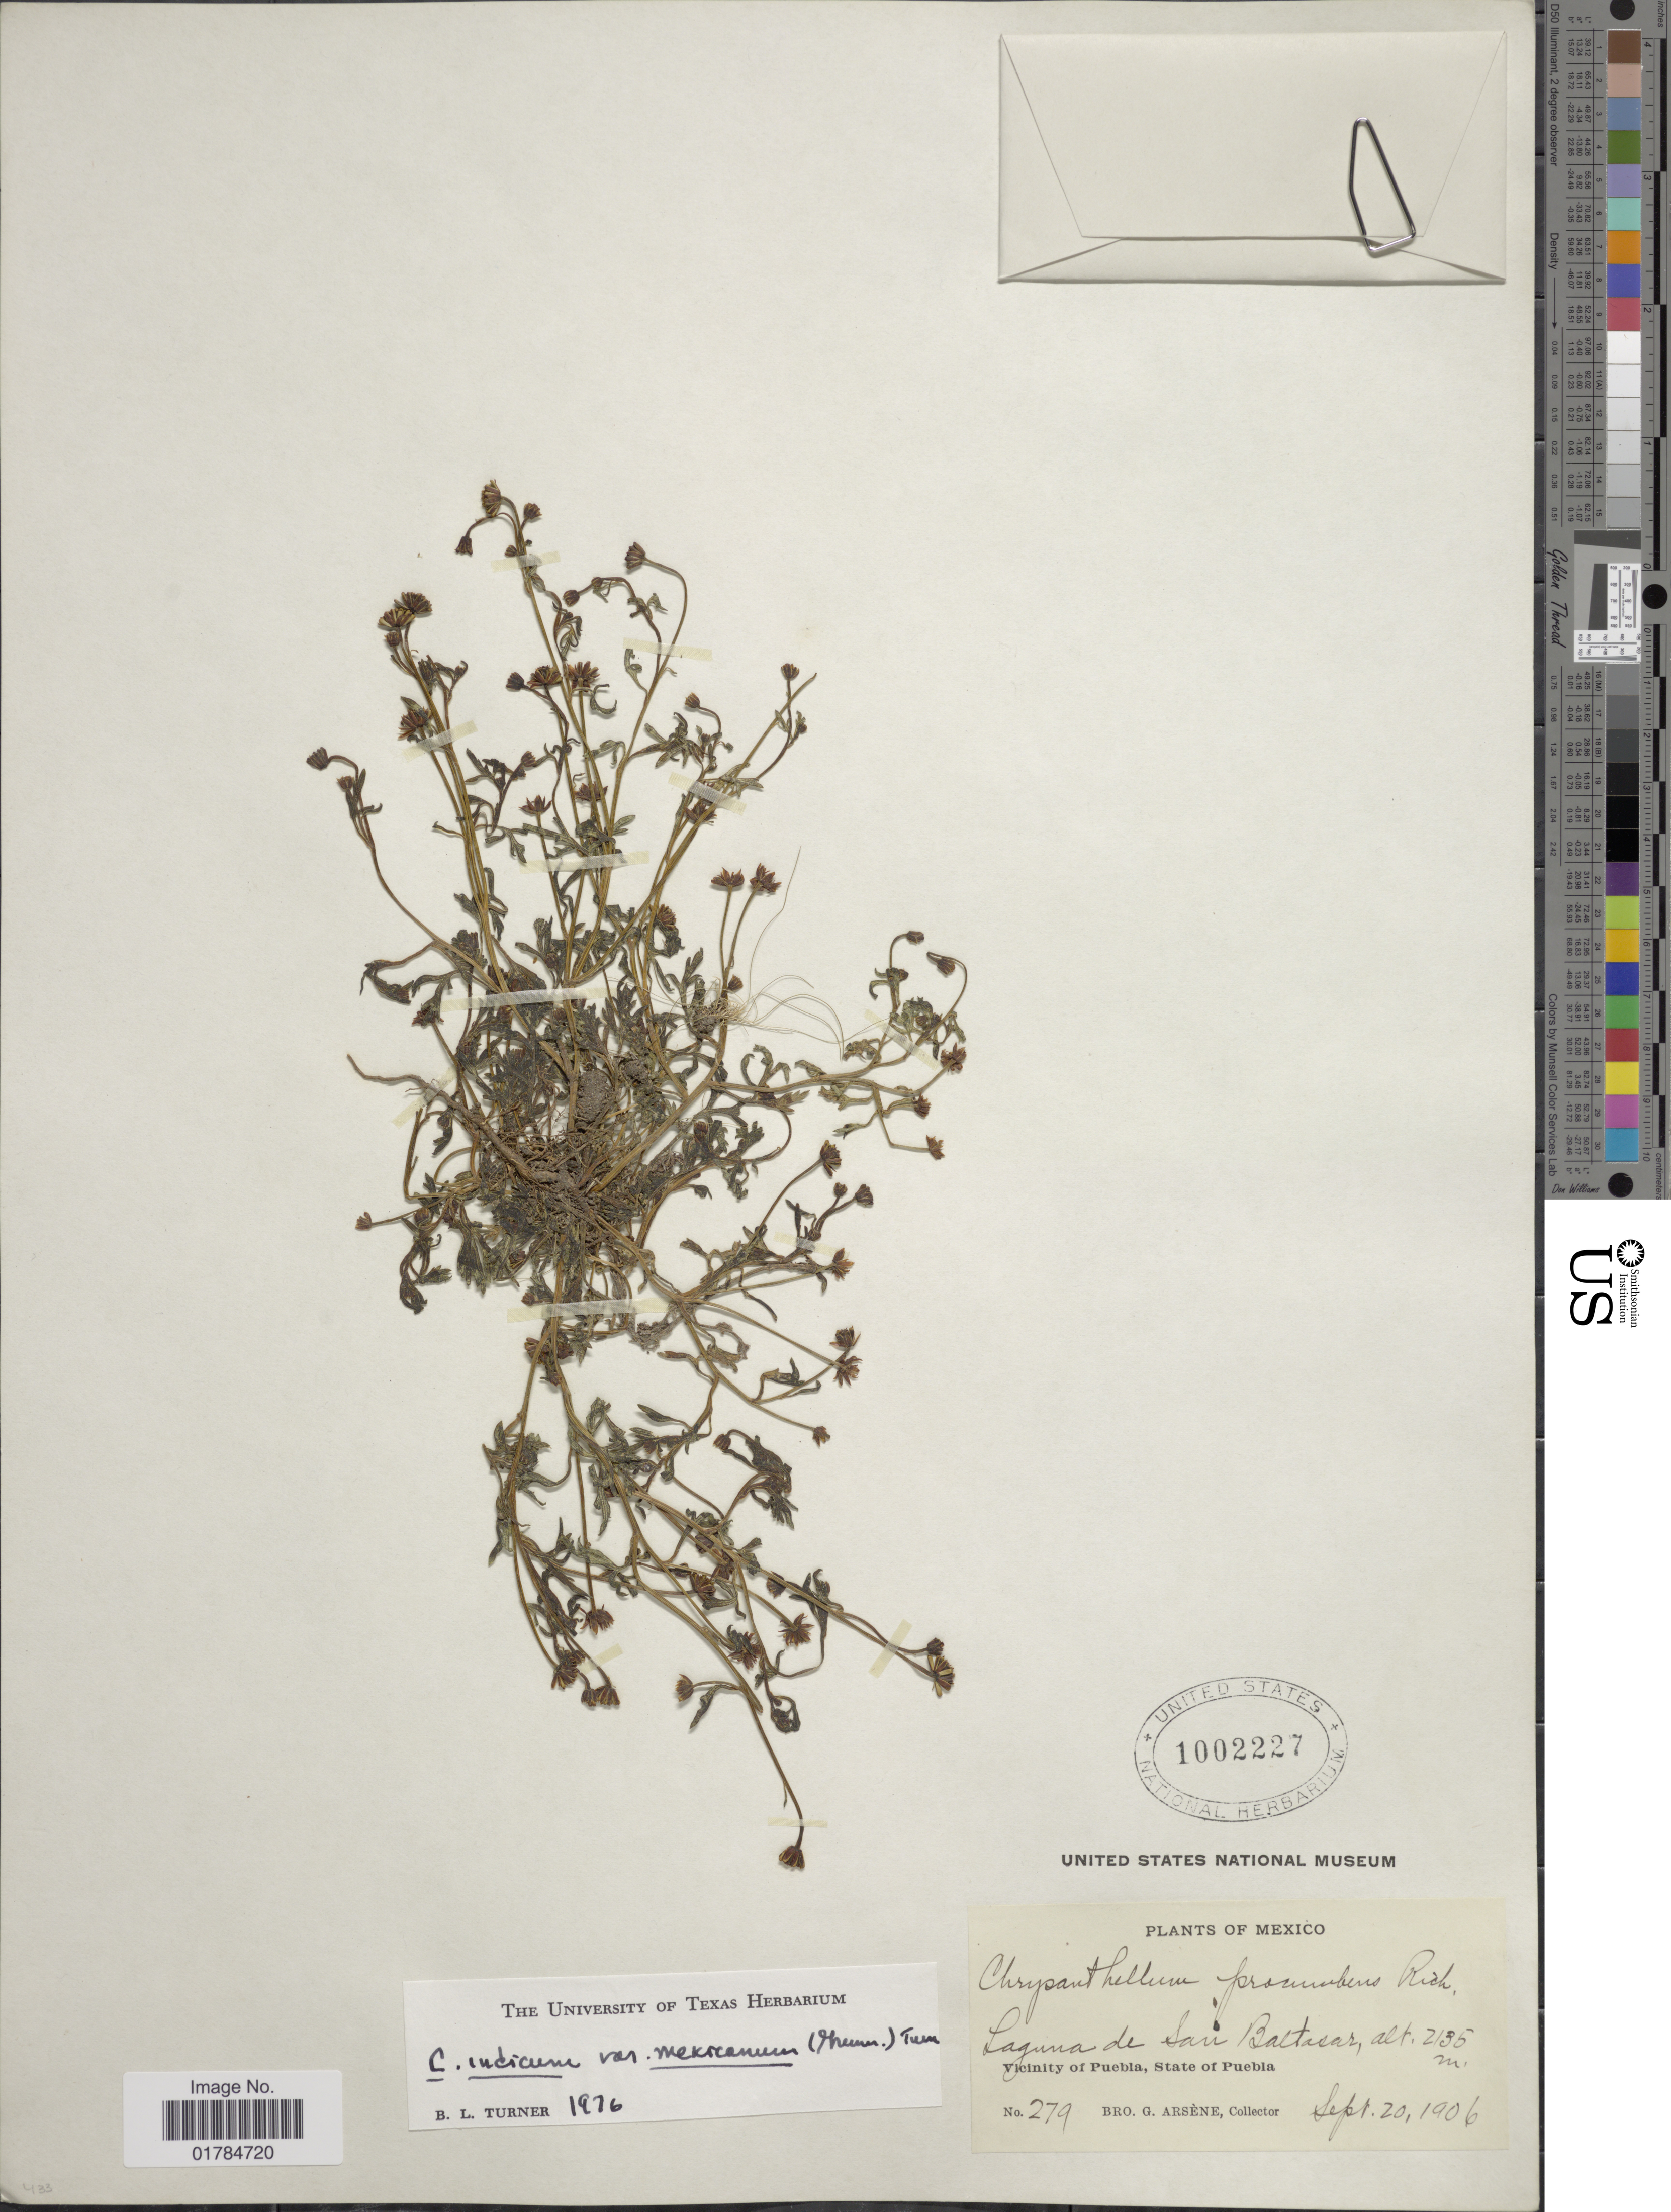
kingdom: Plantae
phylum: Tracheophyta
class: Magnoliopsida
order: Asterales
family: Asteraceae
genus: Chrysanthellum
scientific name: Chrysanthellum indicum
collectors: Bro. G. Arsène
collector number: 279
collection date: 1906-09-20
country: Mexico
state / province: Puebla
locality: Laguna de San Baltasar, Vicinity of Puebla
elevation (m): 2135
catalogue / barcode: US 1002227